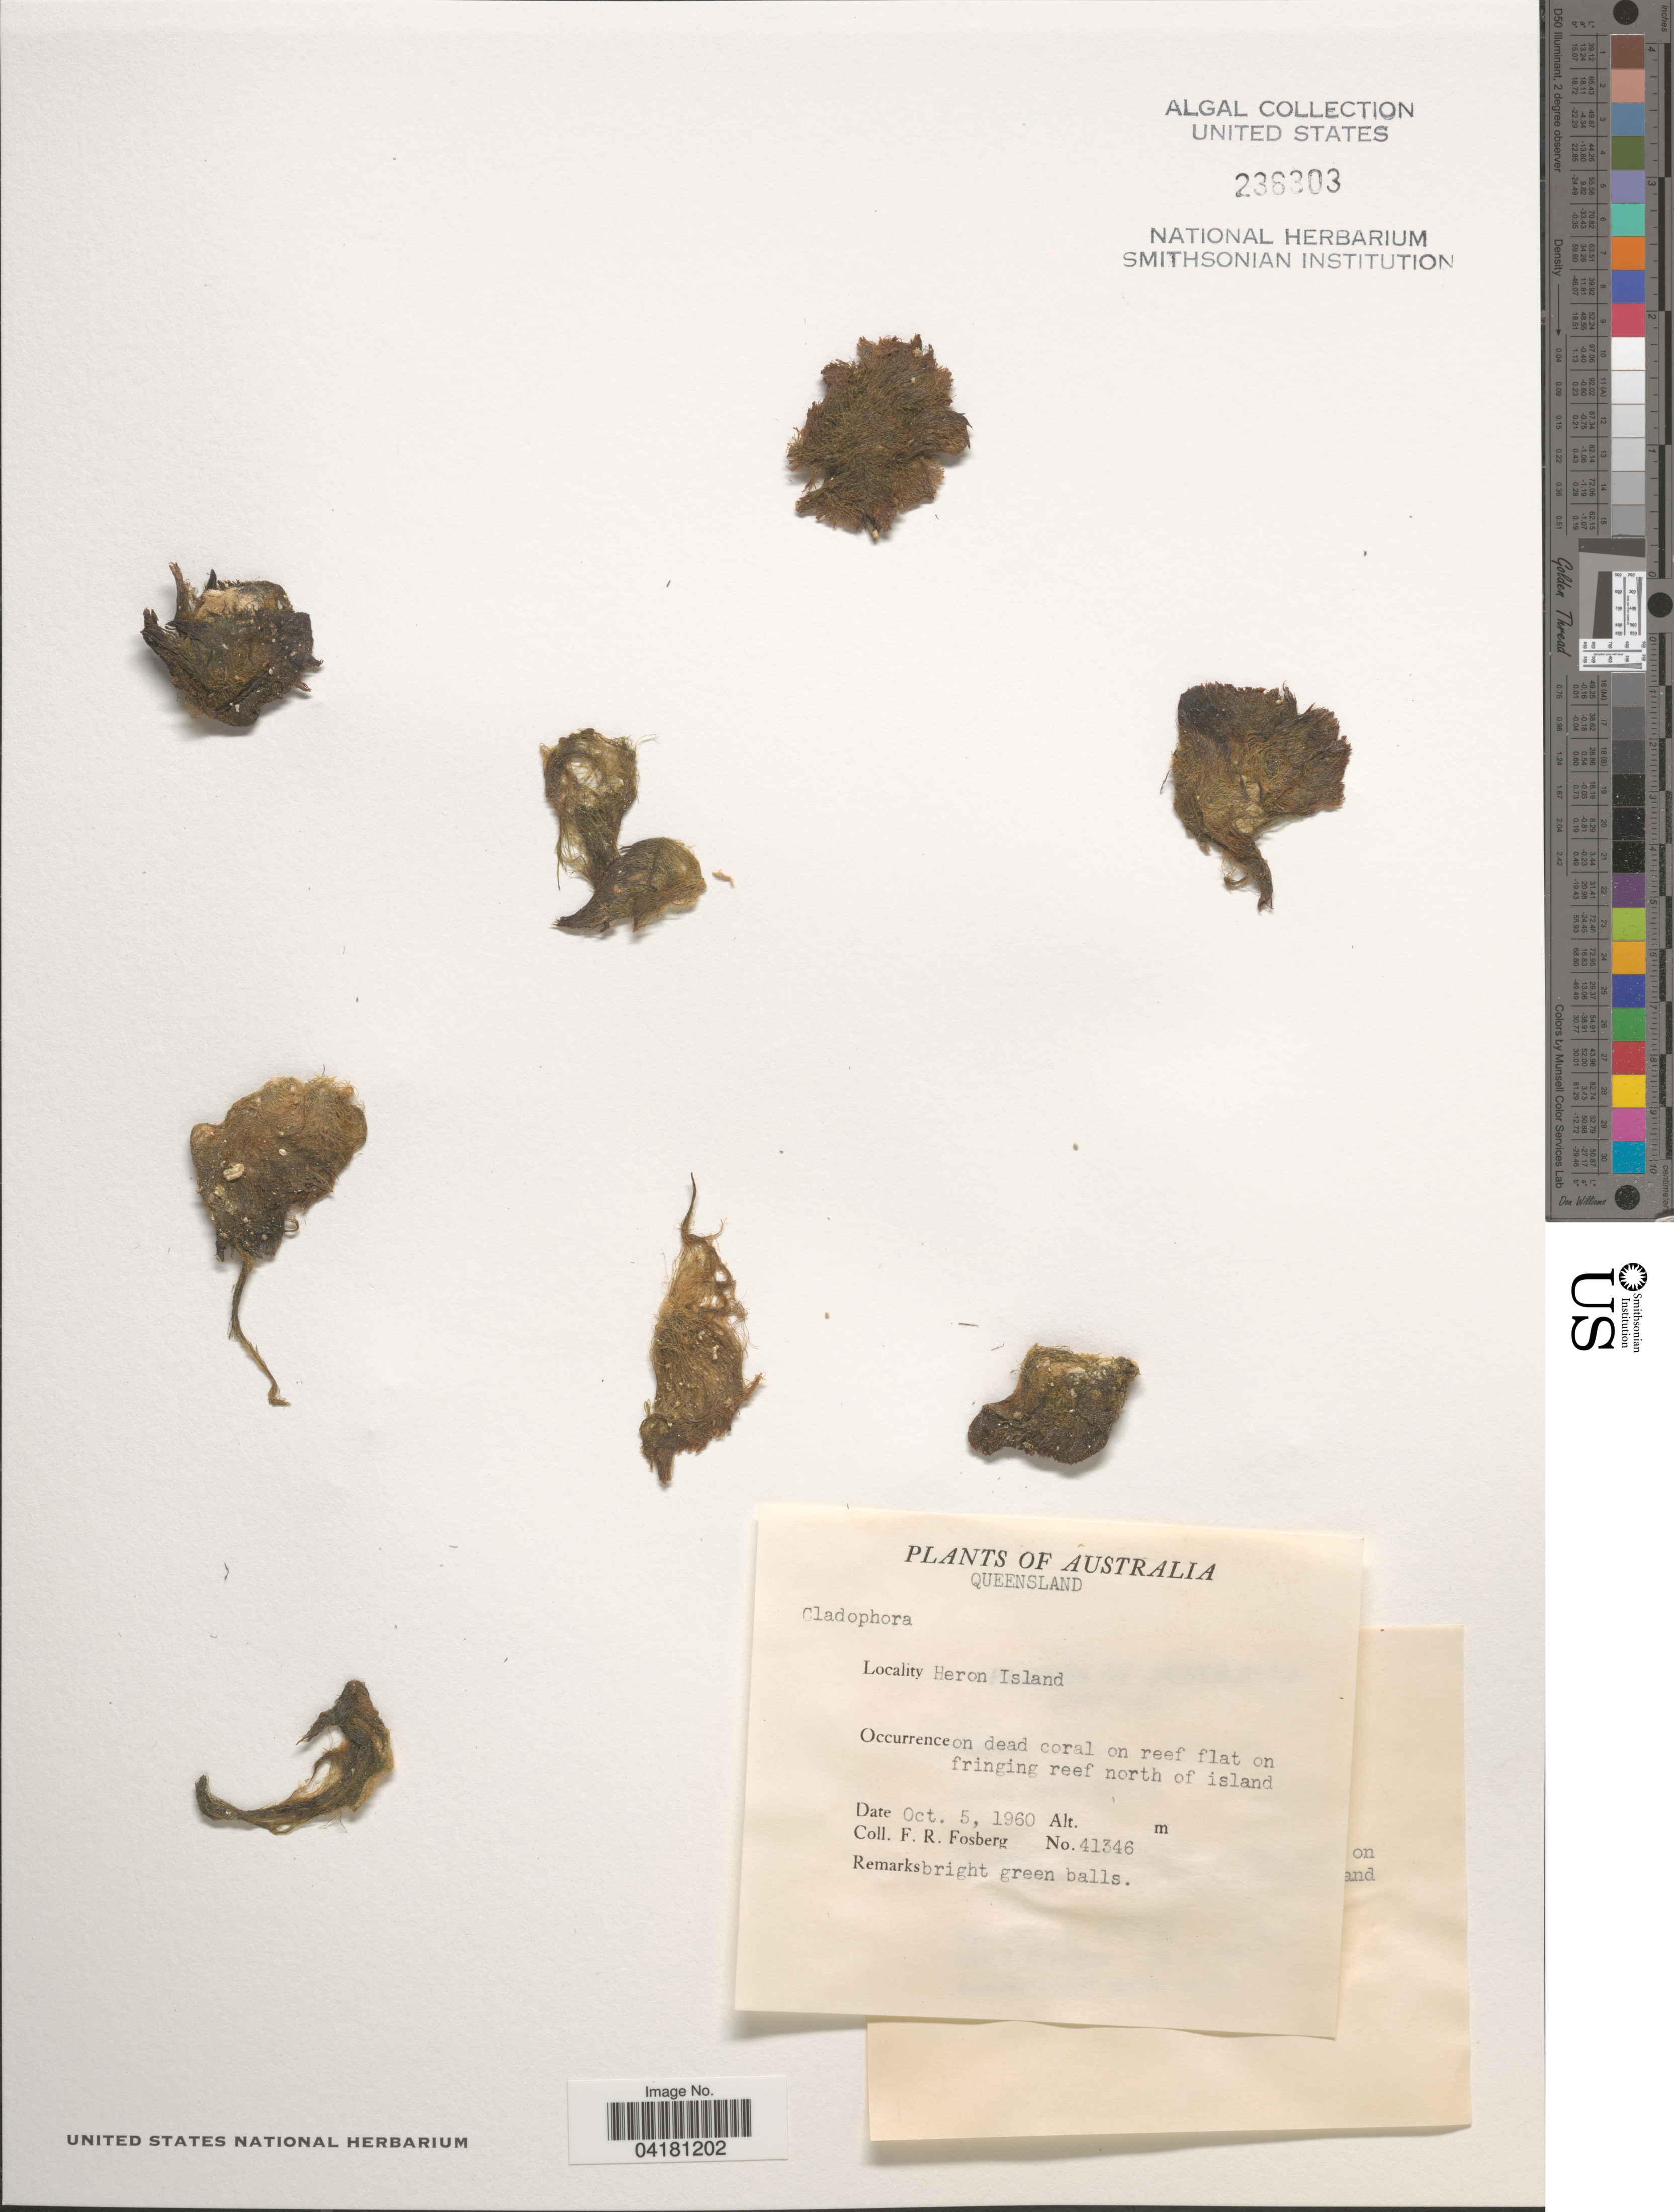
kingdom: Plantae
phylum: Chlorophyta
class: Ulvophyceae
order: Cladophorales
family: Cladophoraceae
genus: Cladophora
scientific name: Cladophora sp.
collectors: F. R. Fosberg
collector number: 41346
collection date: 1960-10-05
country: Australia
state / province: Queensland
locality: Heron Island. On dead coral on reef flat on fringing reef north of island.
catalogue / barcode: US 236303